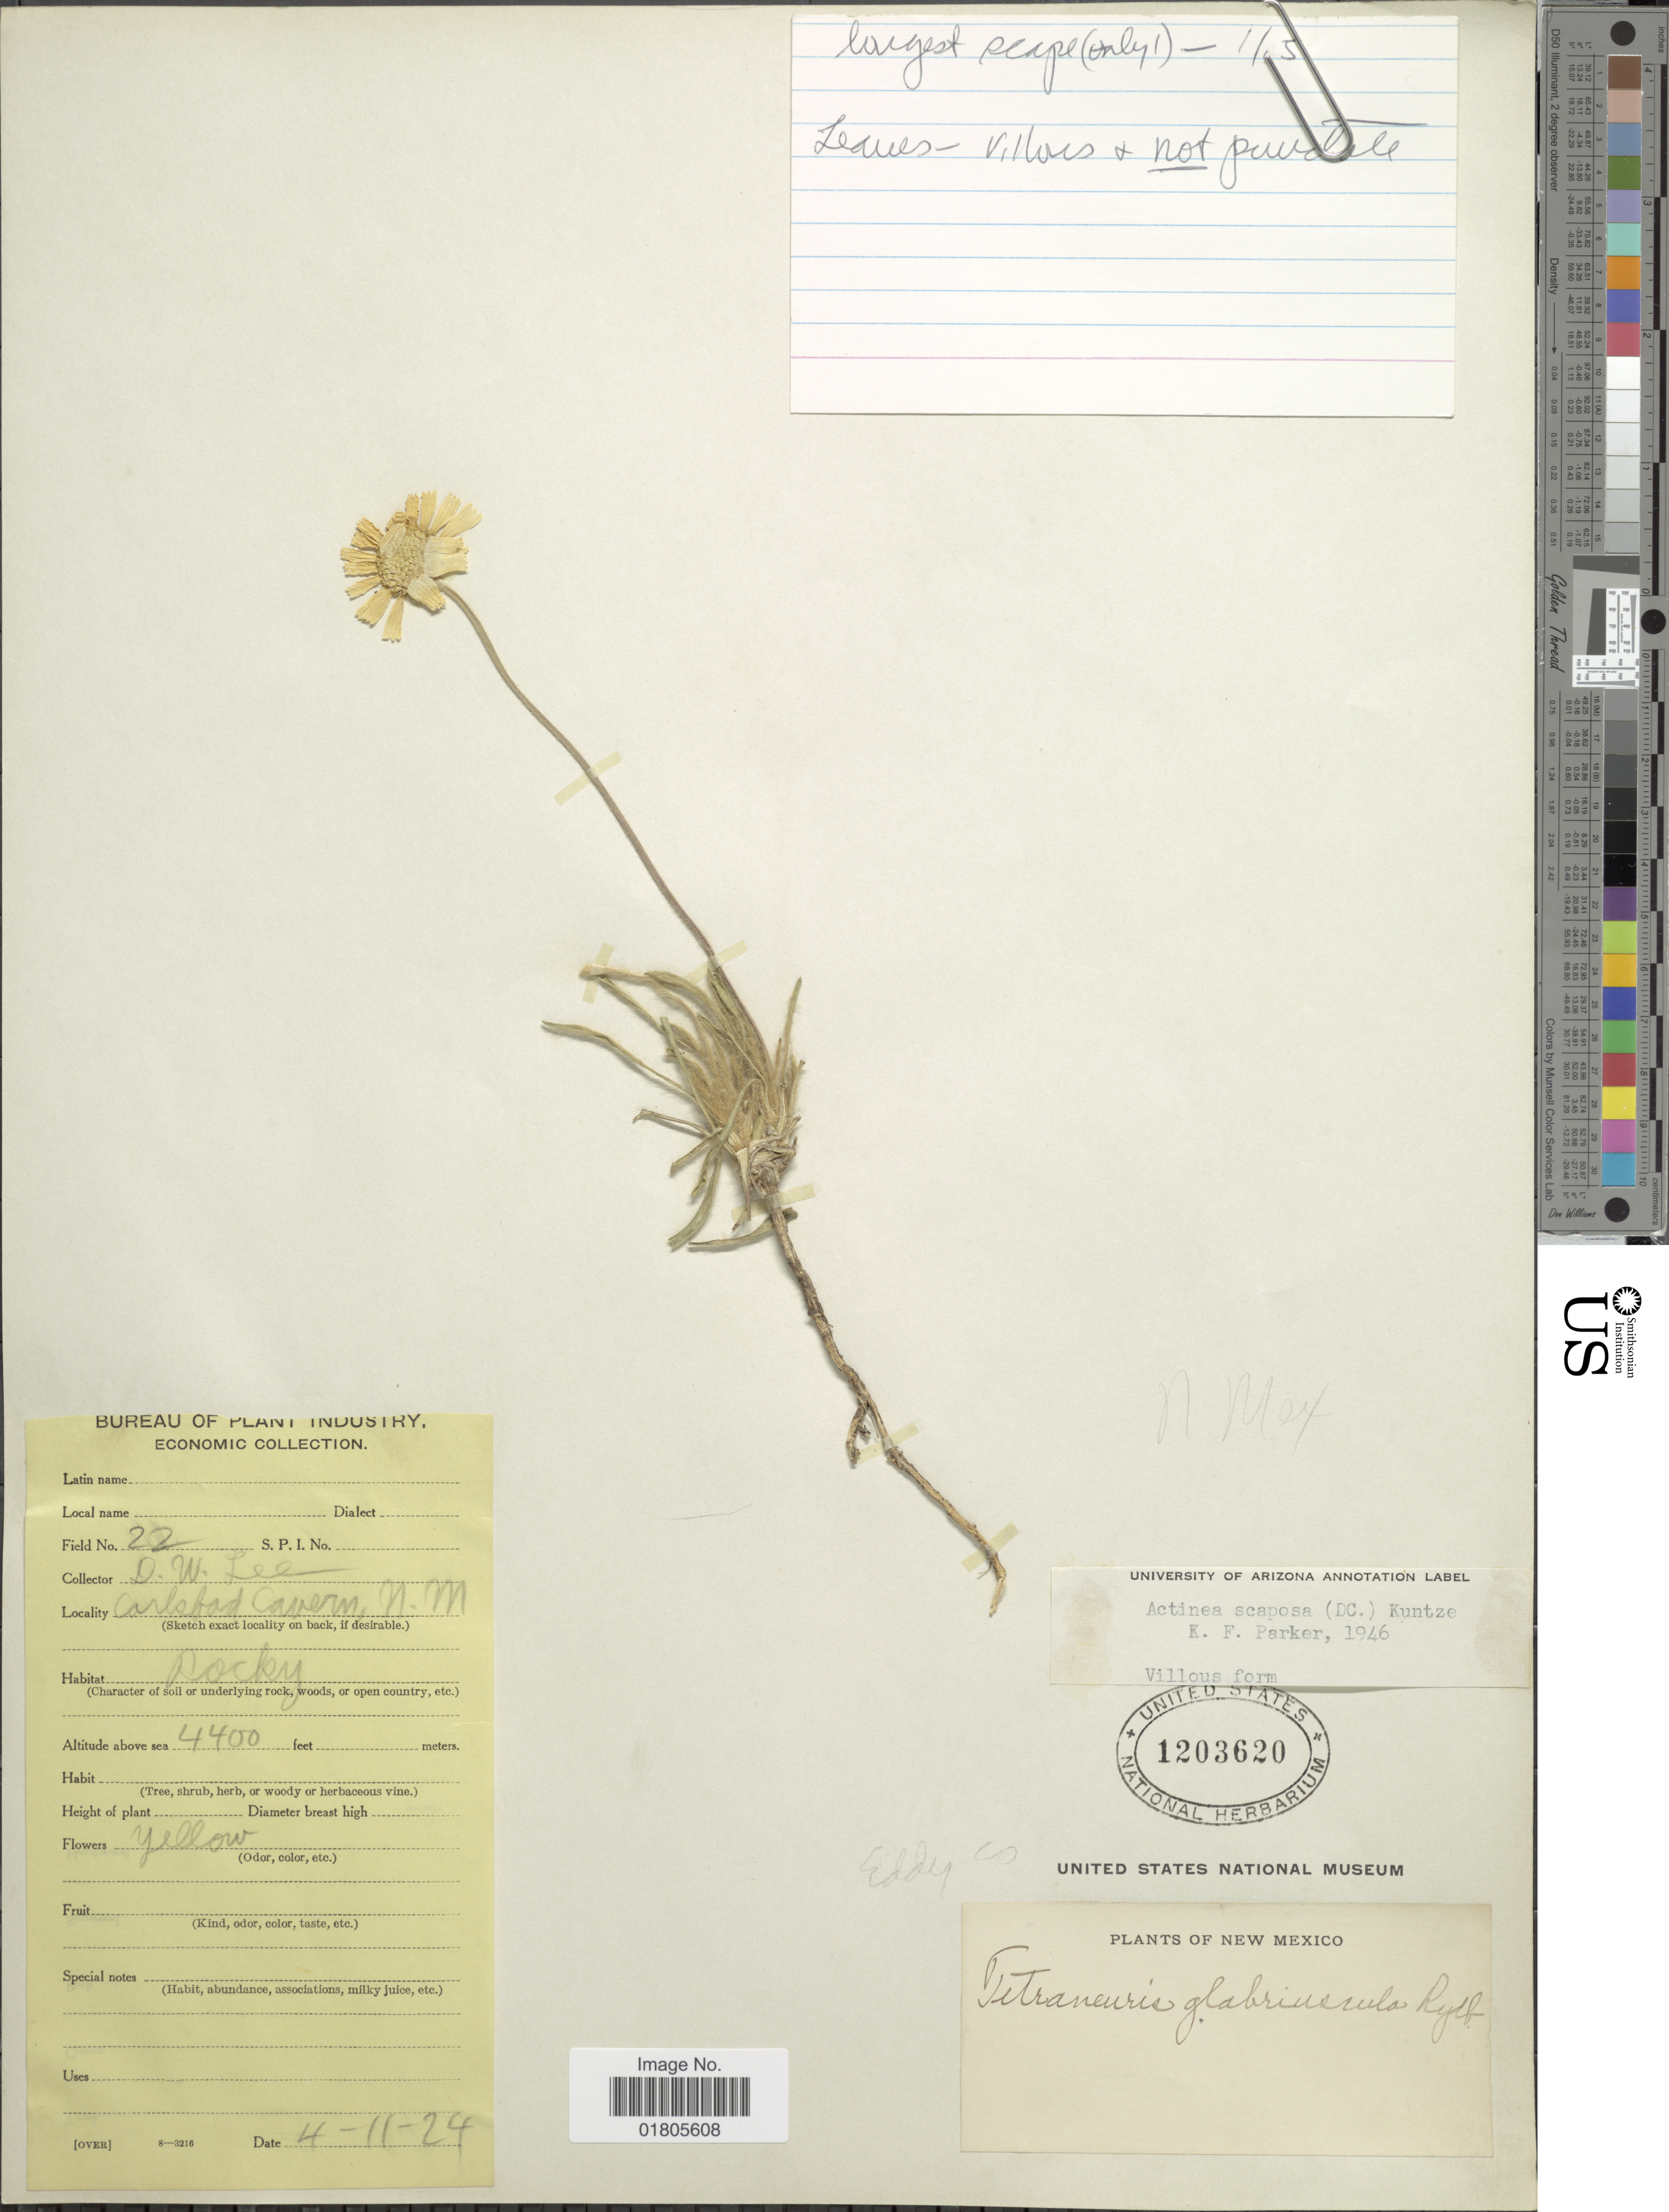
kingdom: Plantae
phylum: Tracheophyta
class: Magnoliopsida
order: Asterales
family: Asteraceae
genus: Actinea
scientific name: Actinea scaposa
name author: (DC.) Kuntze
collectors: D. Lee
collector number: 22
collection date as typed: Transcribed d/m/y: 11/4/24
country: United States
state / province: New Mexico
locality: Carlsbad Cavern, N.M.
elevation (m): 1341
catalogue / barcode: US 1203620